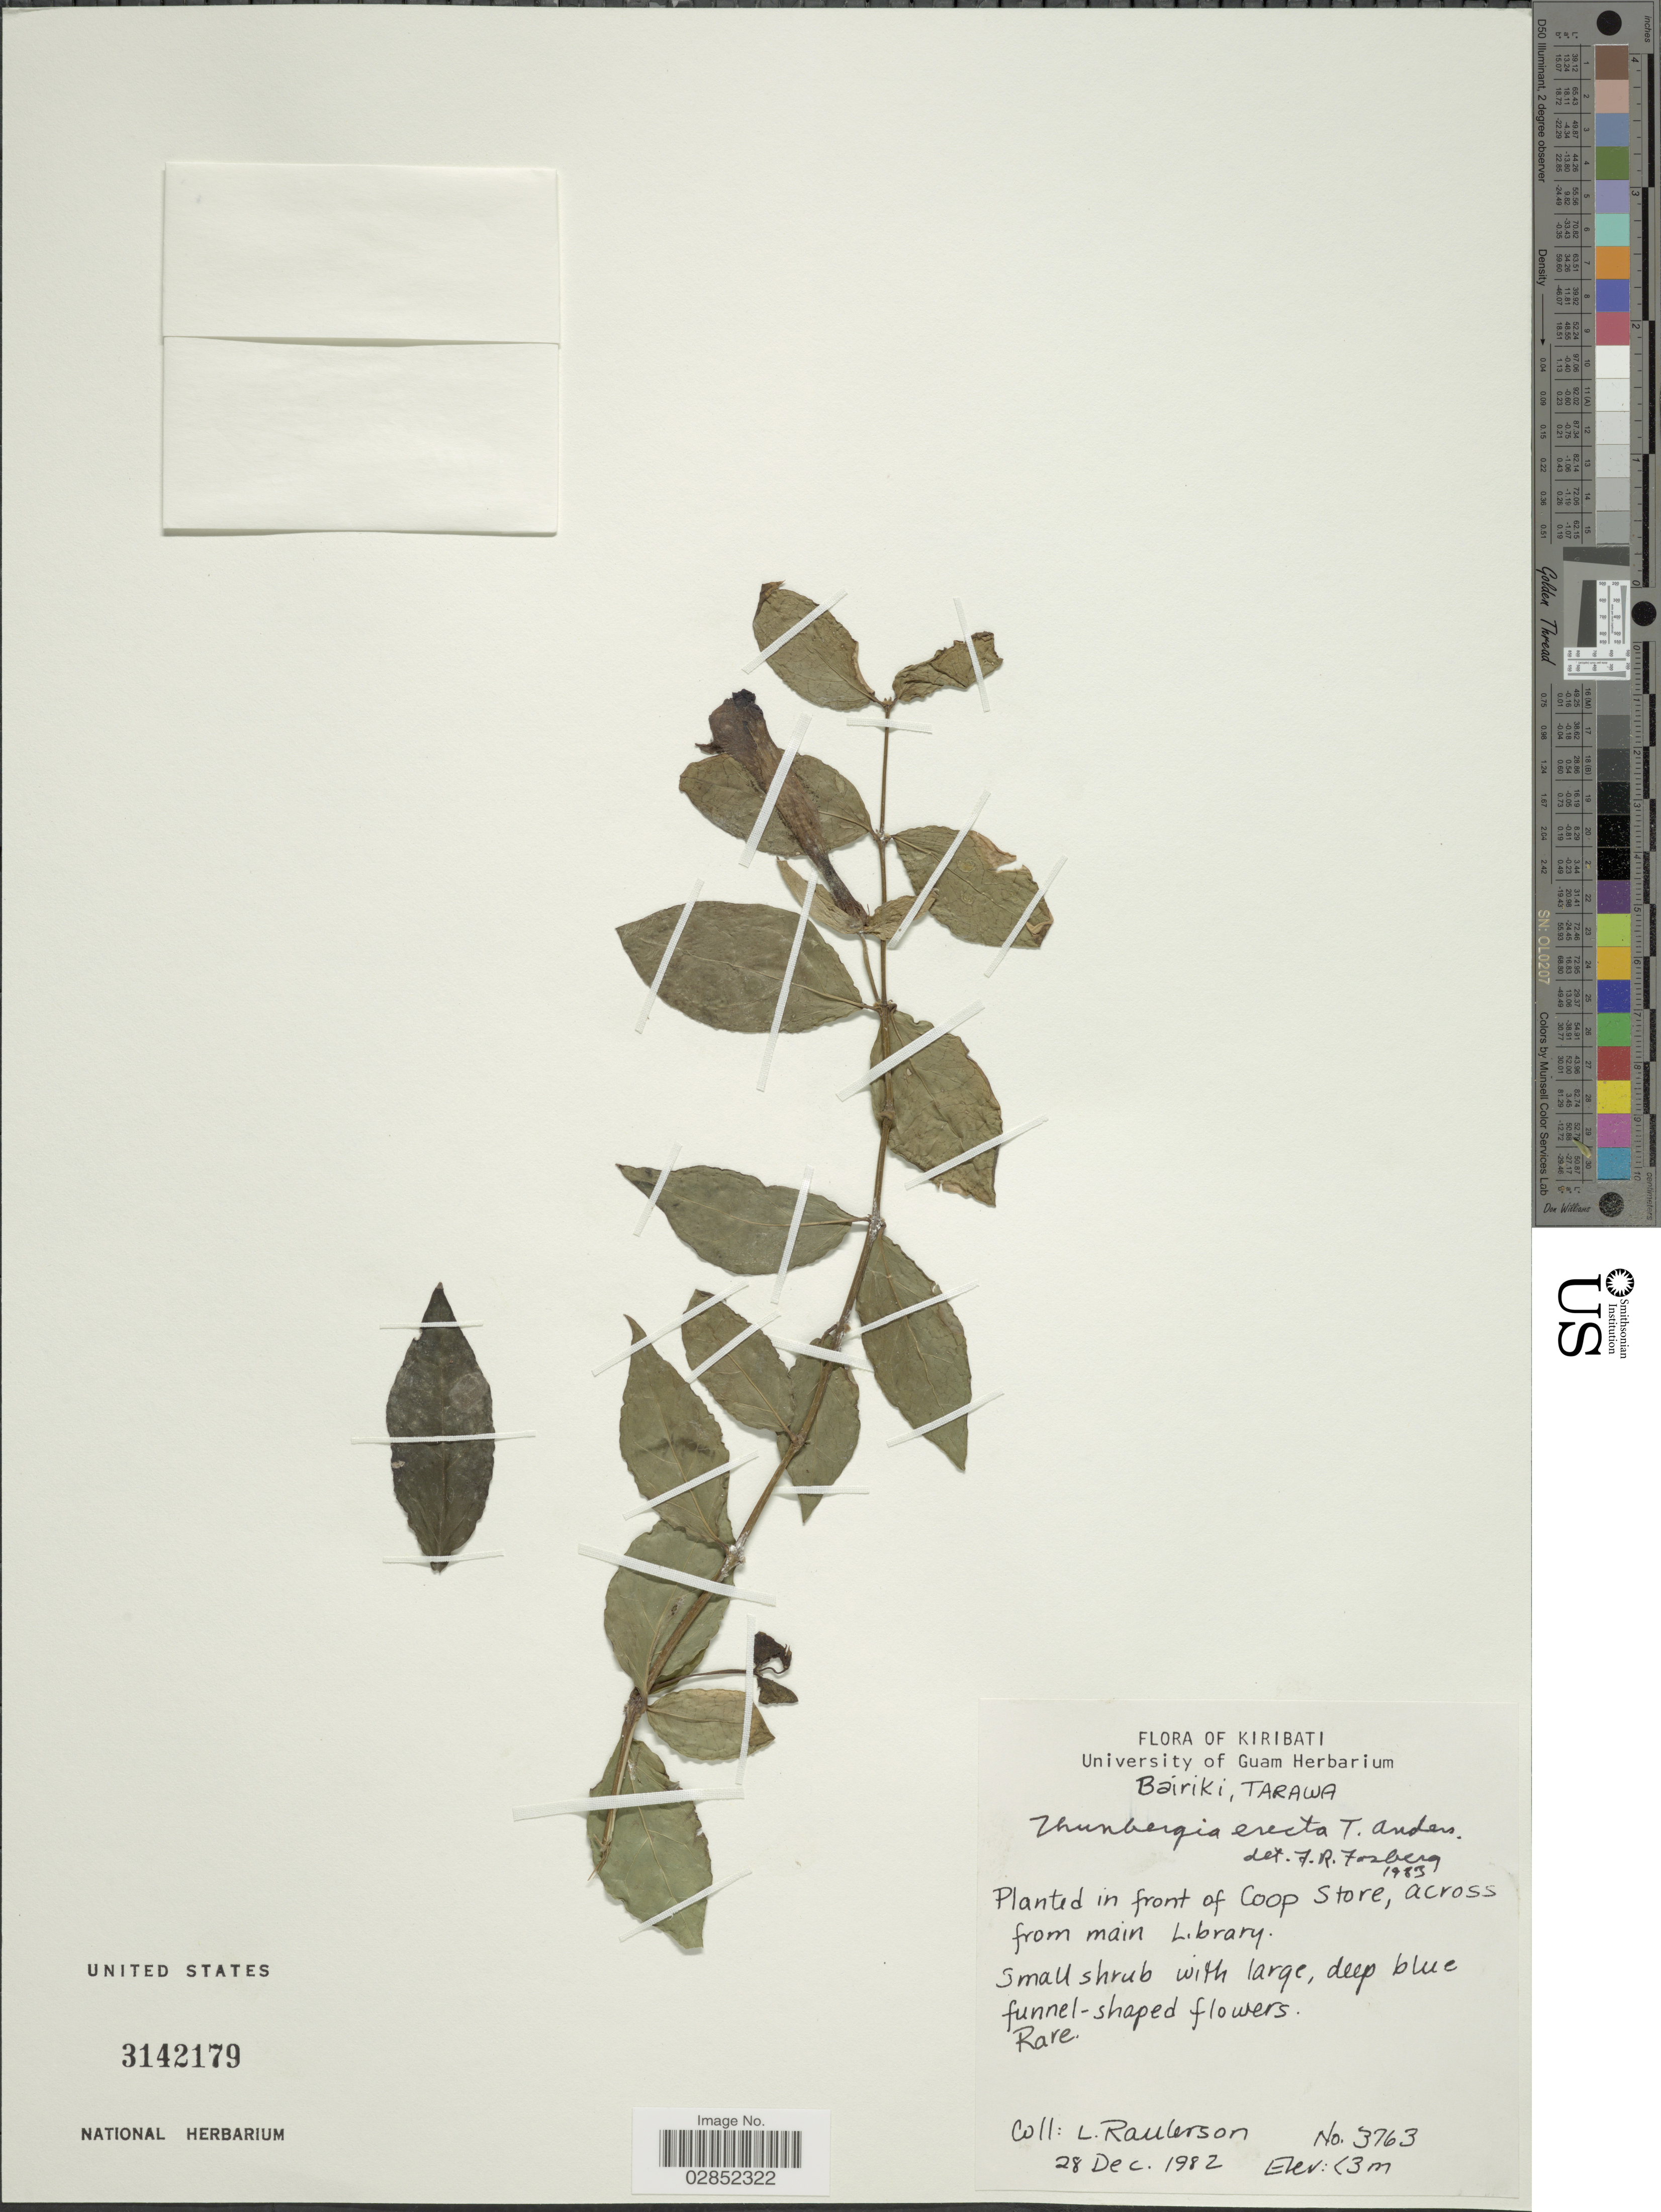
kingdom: Plantae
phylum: Tracheophyta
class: Magnoliopsida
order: Lamiales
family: Acanthaceae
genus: Thunbergia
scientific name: Thunbergia erecta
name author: (Benth.) T. Anderson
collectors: L. Raulerson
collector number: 3763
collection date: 1982-12-28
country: Kiribati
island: Tarawa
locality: Bairiki, Tarawa. In front of Coop Store, across from main Library.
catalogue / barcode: US 3142179